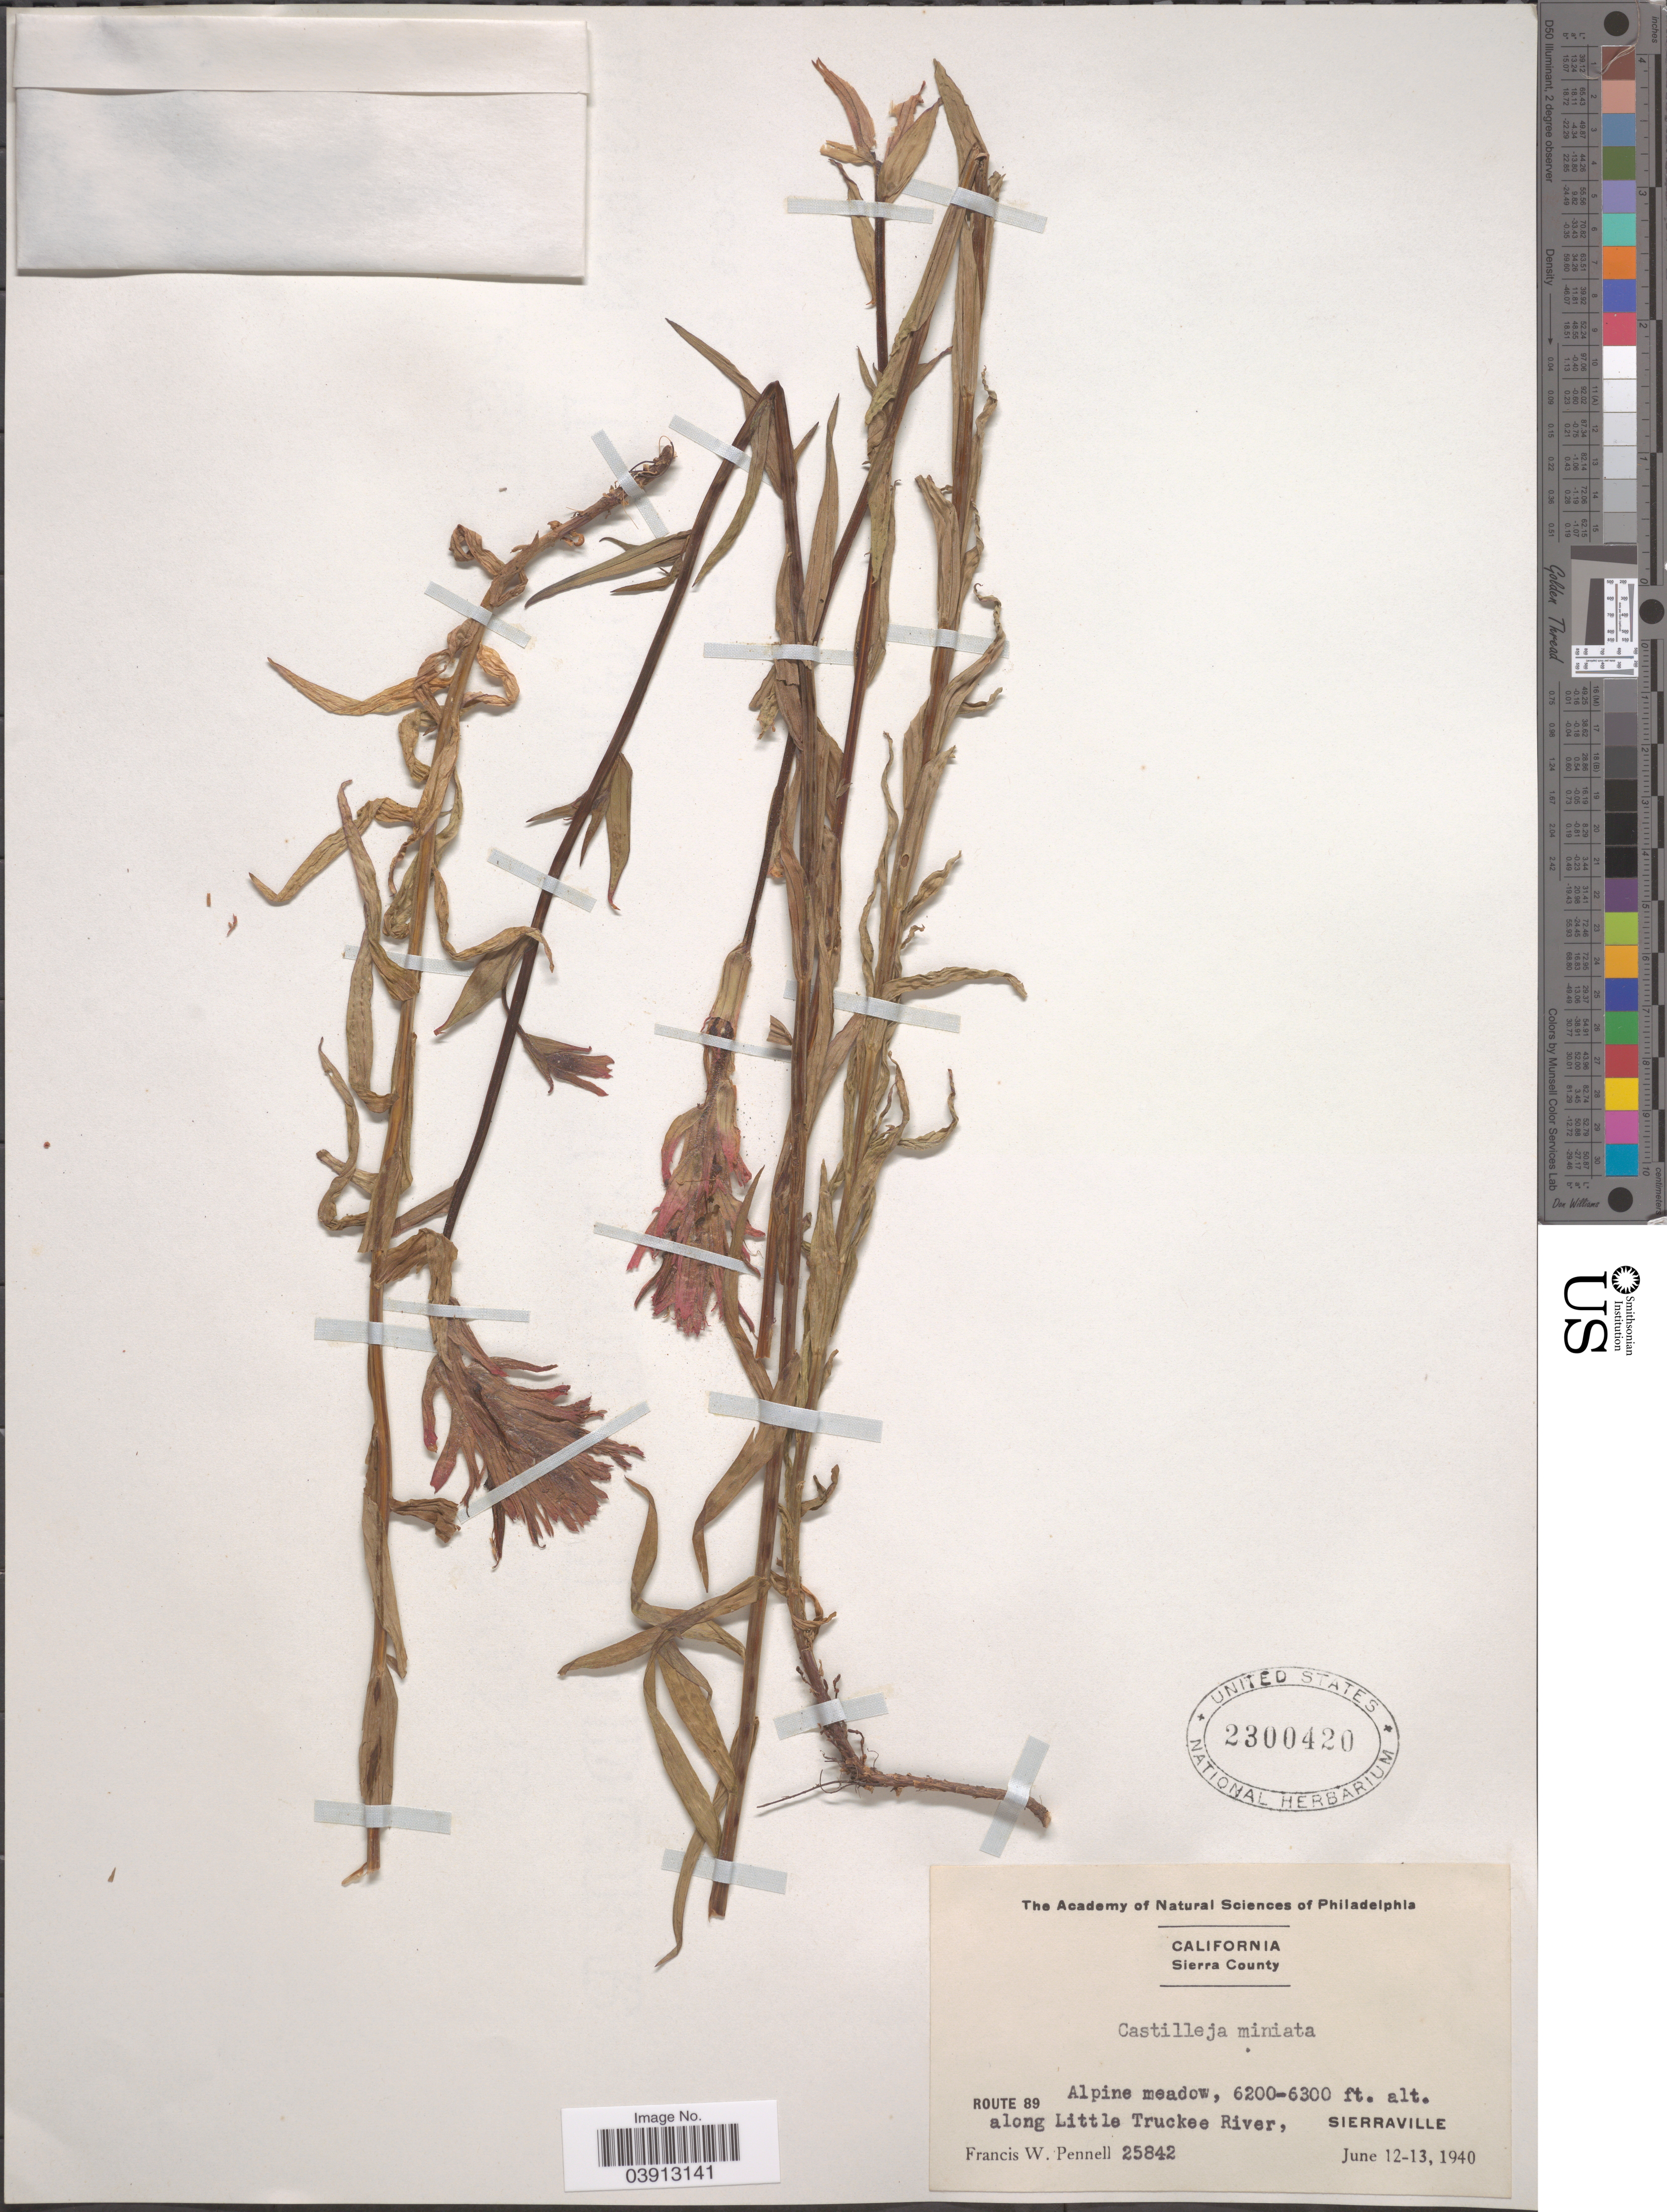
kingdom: Plantae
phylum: Tracheophyta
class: Magnoliopsida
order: Lamiales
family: Orobanchaceae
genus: Castilleja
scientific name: Castilleja miniata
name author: Douglas ex Hook.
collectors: F. W. Pennell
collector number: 25842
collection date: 1940-06-12/1940-06-13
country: United States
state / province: California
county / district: Sierra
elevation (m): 1890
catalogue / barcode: US 2300420